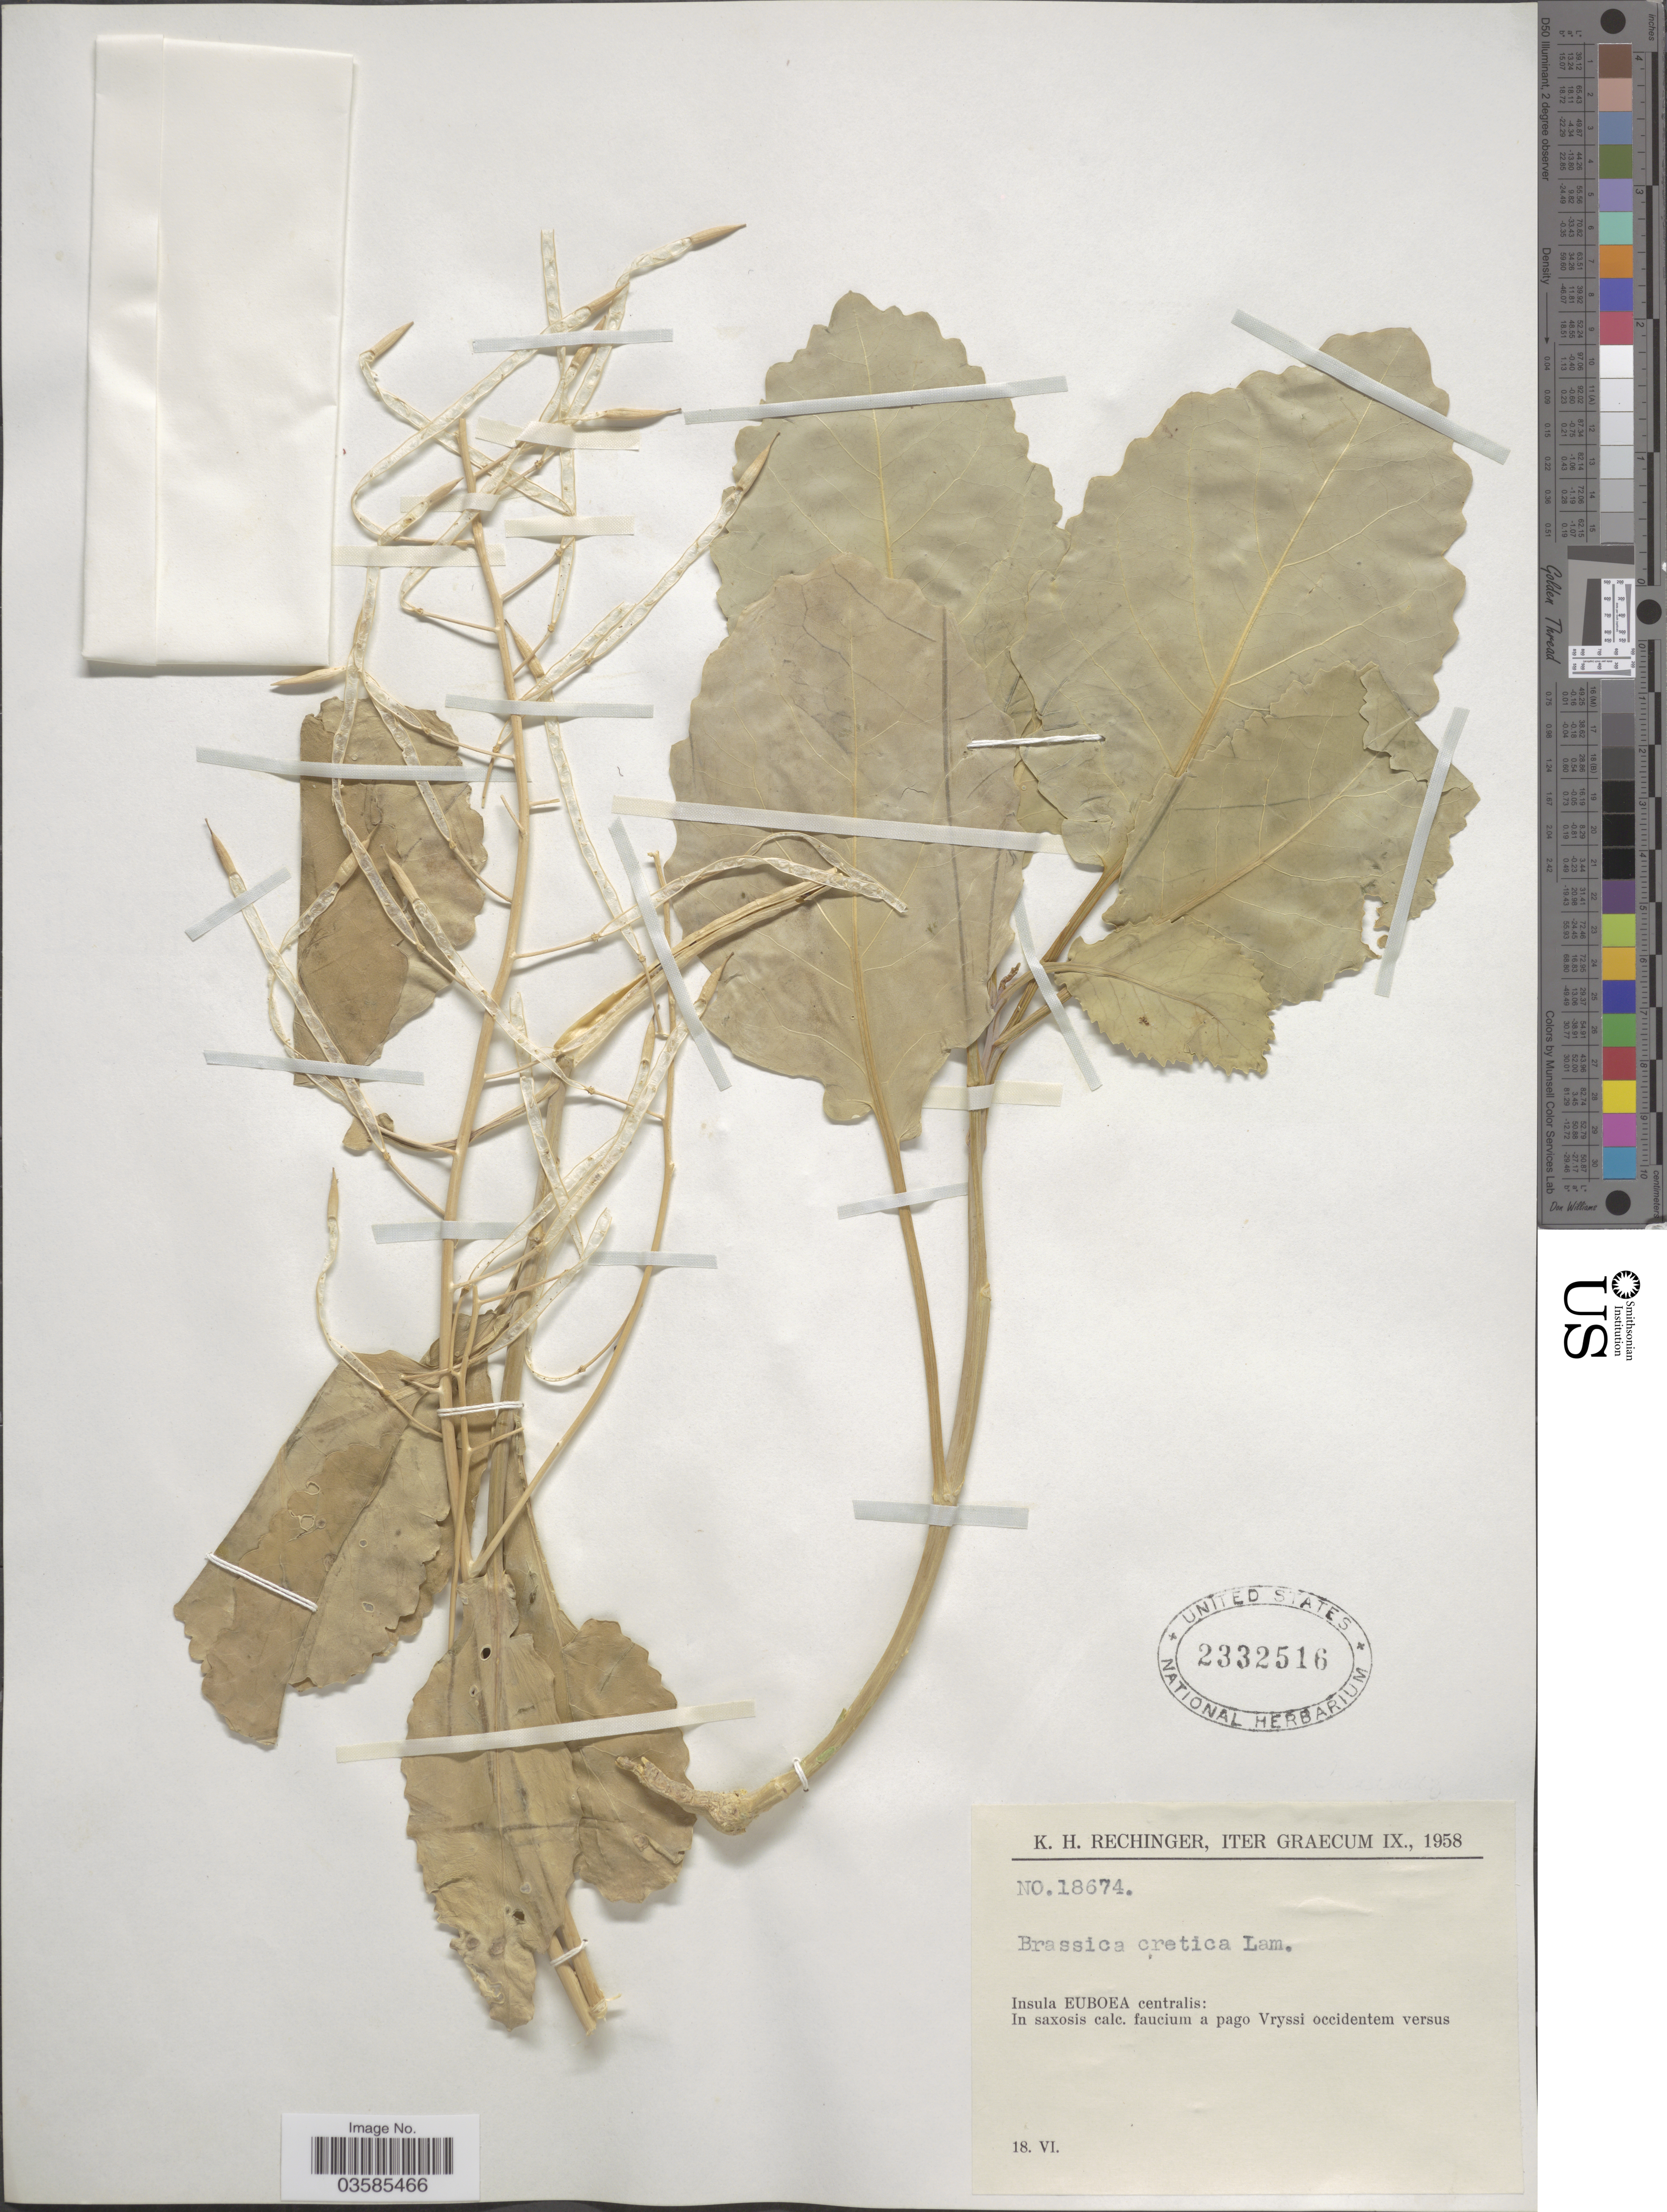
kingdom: Plantae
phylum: Tracheophyta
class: Magnoliopsida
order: Brassicales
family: Brassicaceae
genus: Brassica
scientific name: Brassica cretica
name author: Lam.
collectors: K. H. Rechinger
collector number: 18674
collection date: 1958-06-18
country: Greece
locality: Iter Graecum. Insula Euboea centralis: In saxois calc. faucium a pago Vryssi occidentem versus.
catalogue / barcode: US 2332516